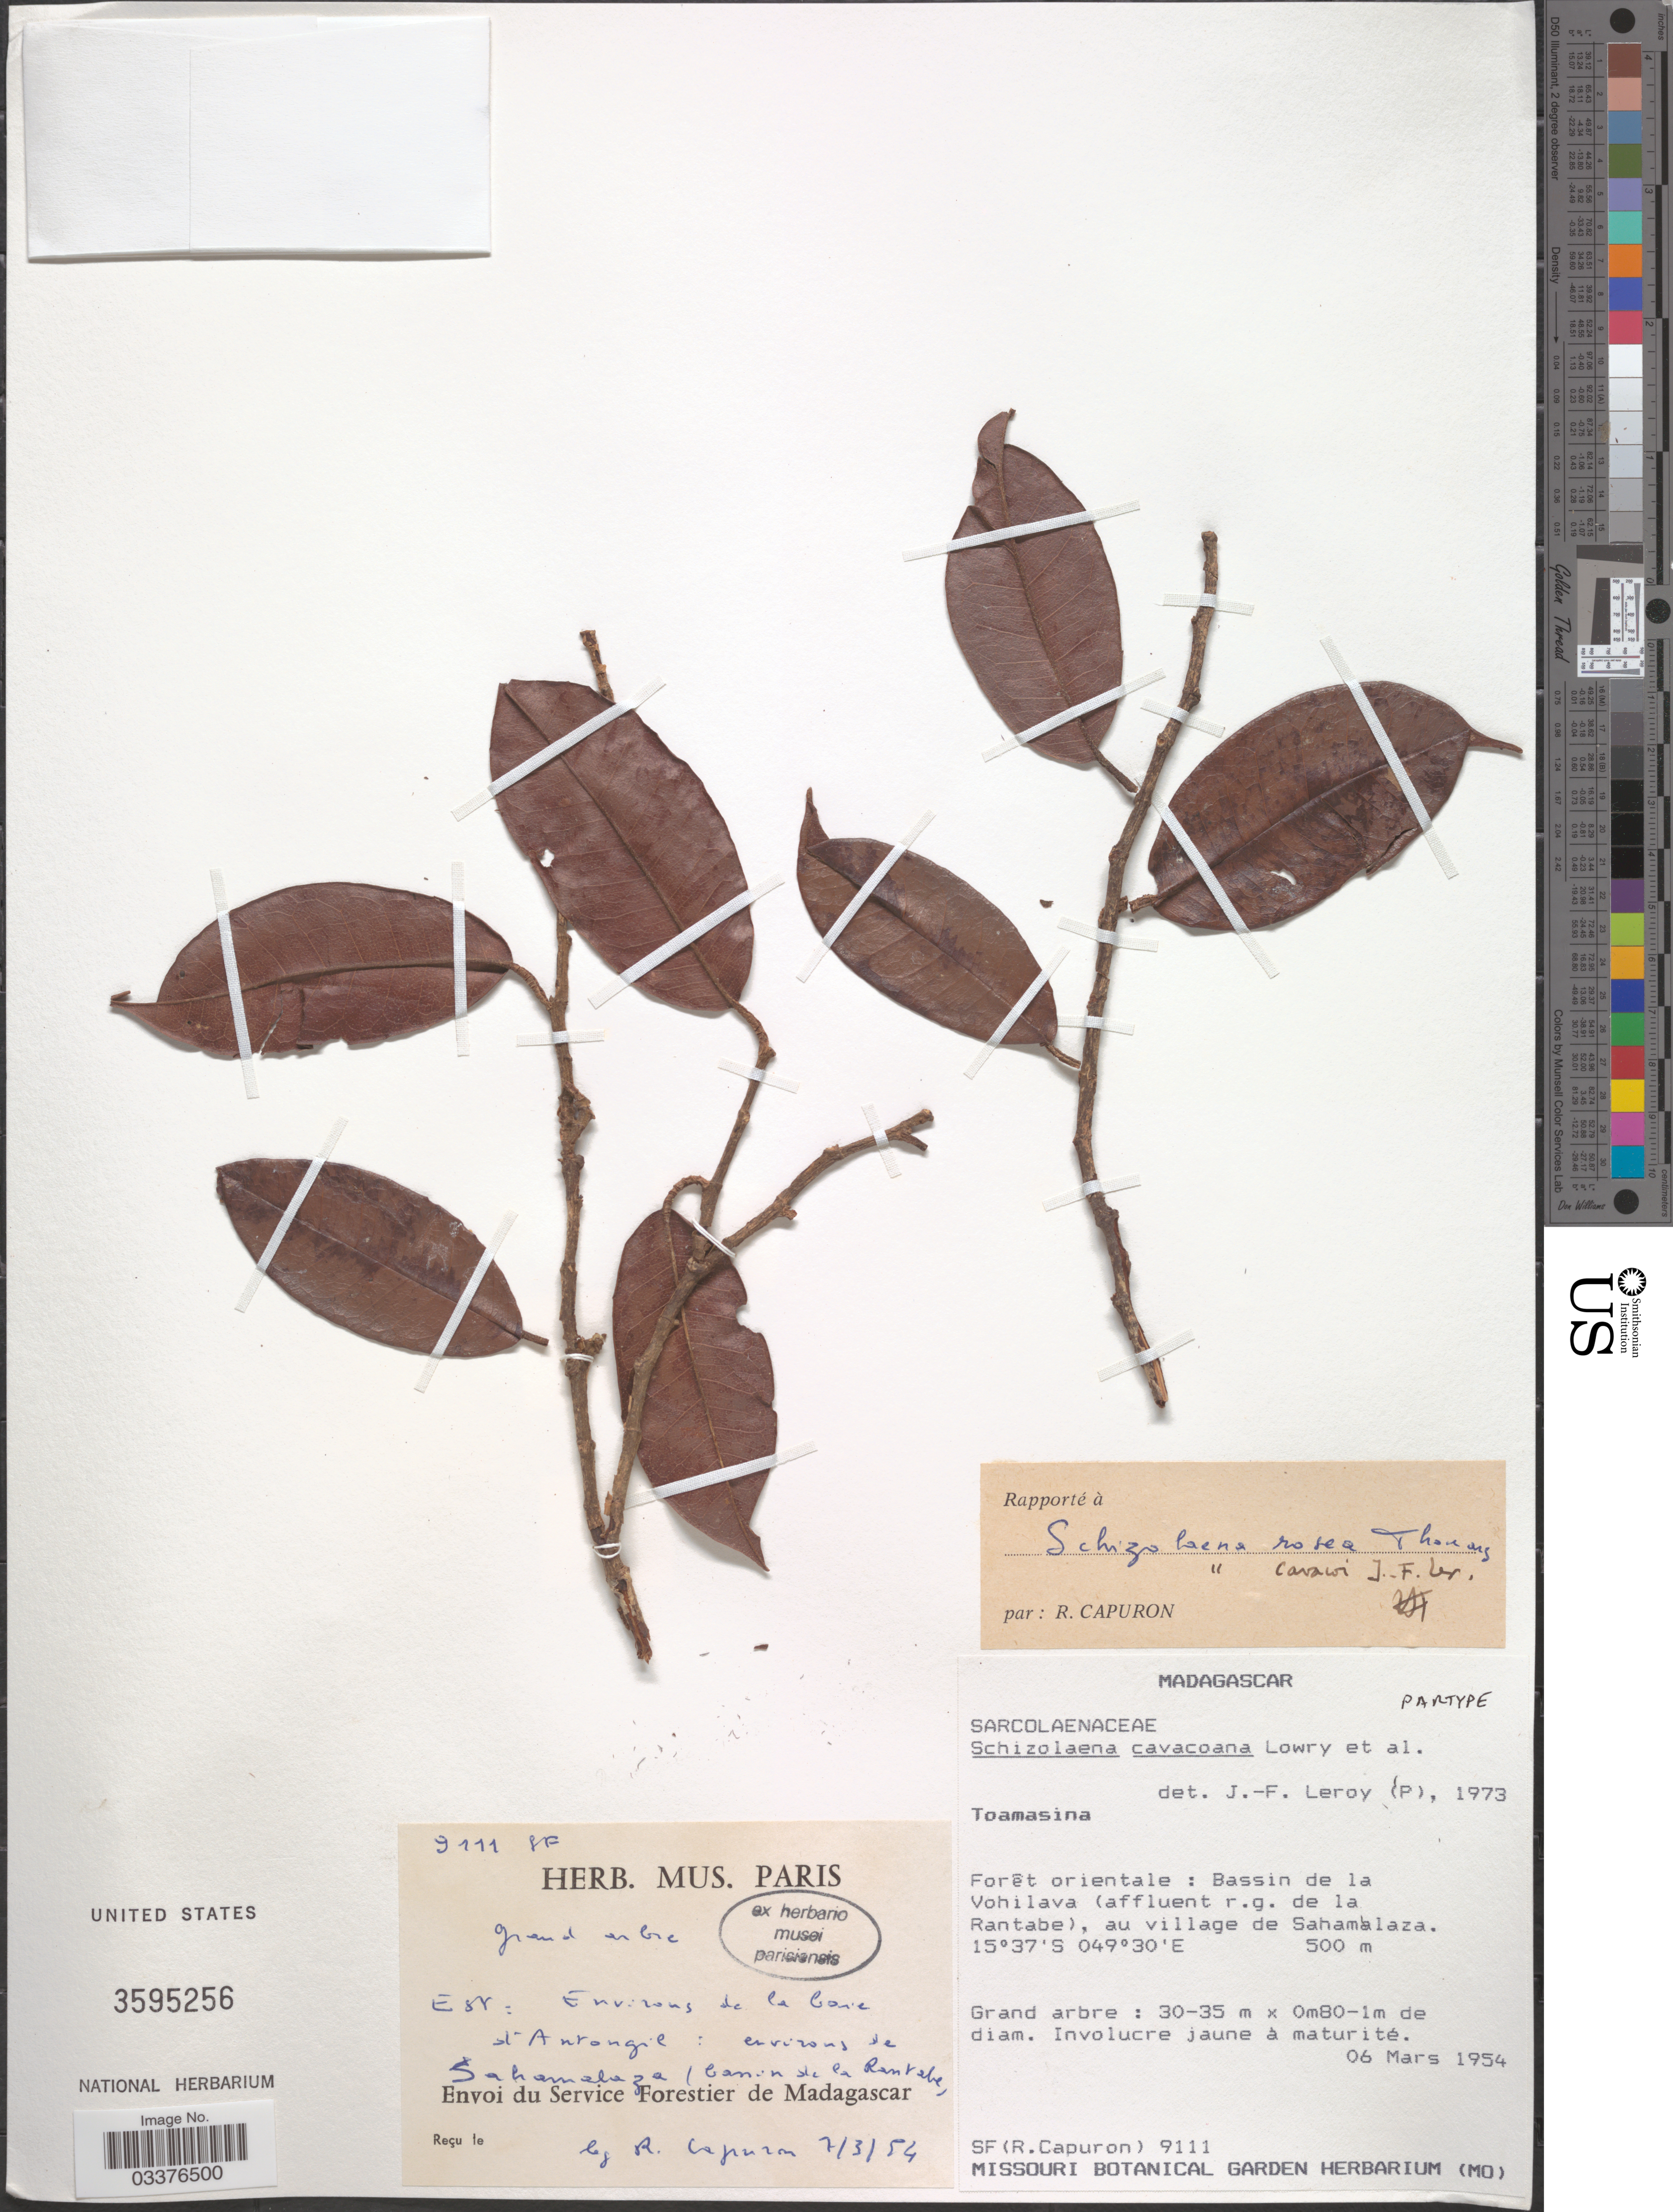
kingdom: Plantae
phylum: Tracheophyta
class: Magnoliopsida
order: Malvales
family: Sarcolaenaceae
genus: Schizolaena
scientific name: Schizolaena cavacoana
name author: Lowry et al.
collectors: R. Capuron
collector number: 9111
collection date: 1954-03-06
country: Madagascar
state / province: Analanjirofo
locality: Forêt orientale: Bassin de la Vohilava (affluent r.g. de la Rantabe, au village de Sahamalaza.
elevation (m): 500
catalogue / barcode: US 3595256